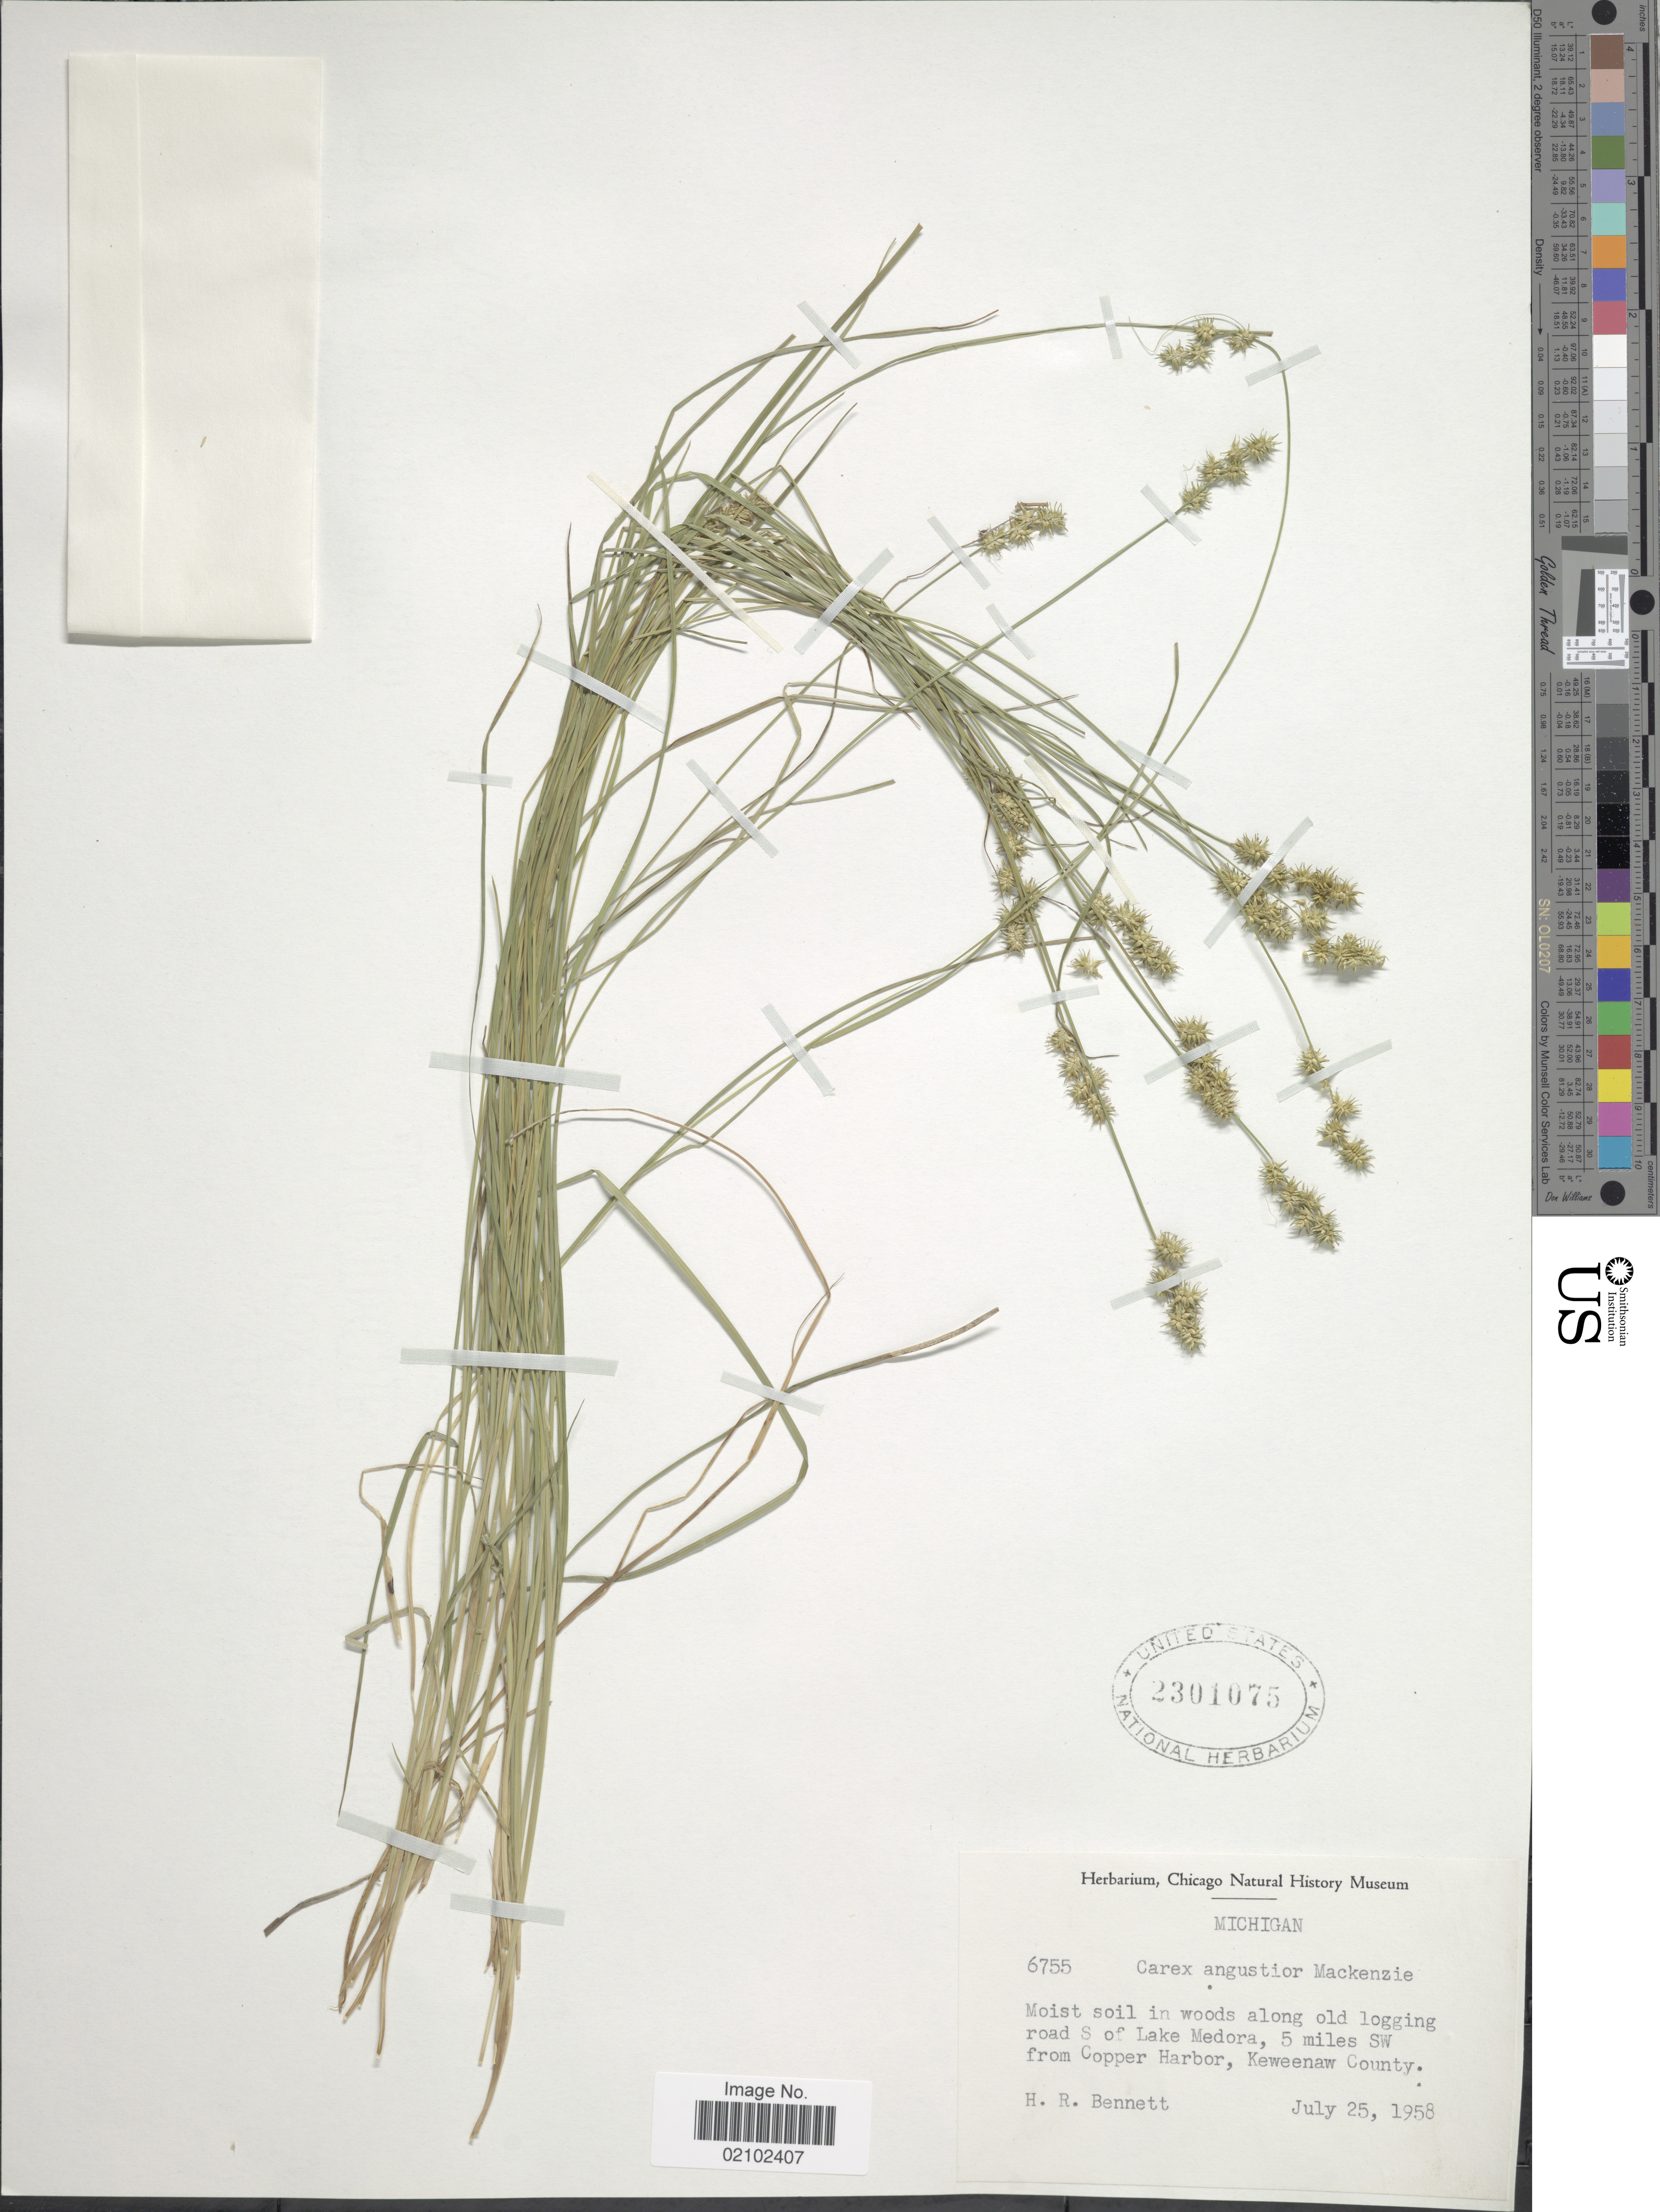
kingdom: Plantae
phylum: Tracheophyta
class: Liliopsida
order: Poales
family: Cyperaceae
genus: Carex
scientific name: Carex echinata subsp. echinata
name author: Murray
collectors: H. R. Bennett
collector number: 6755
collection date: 1958-07-25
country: United States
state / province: Michigan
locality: Along old logging road S of Lake Medora, 5 miles SW from Copper Harbor, Keweenaw County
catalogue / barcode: US 2301075